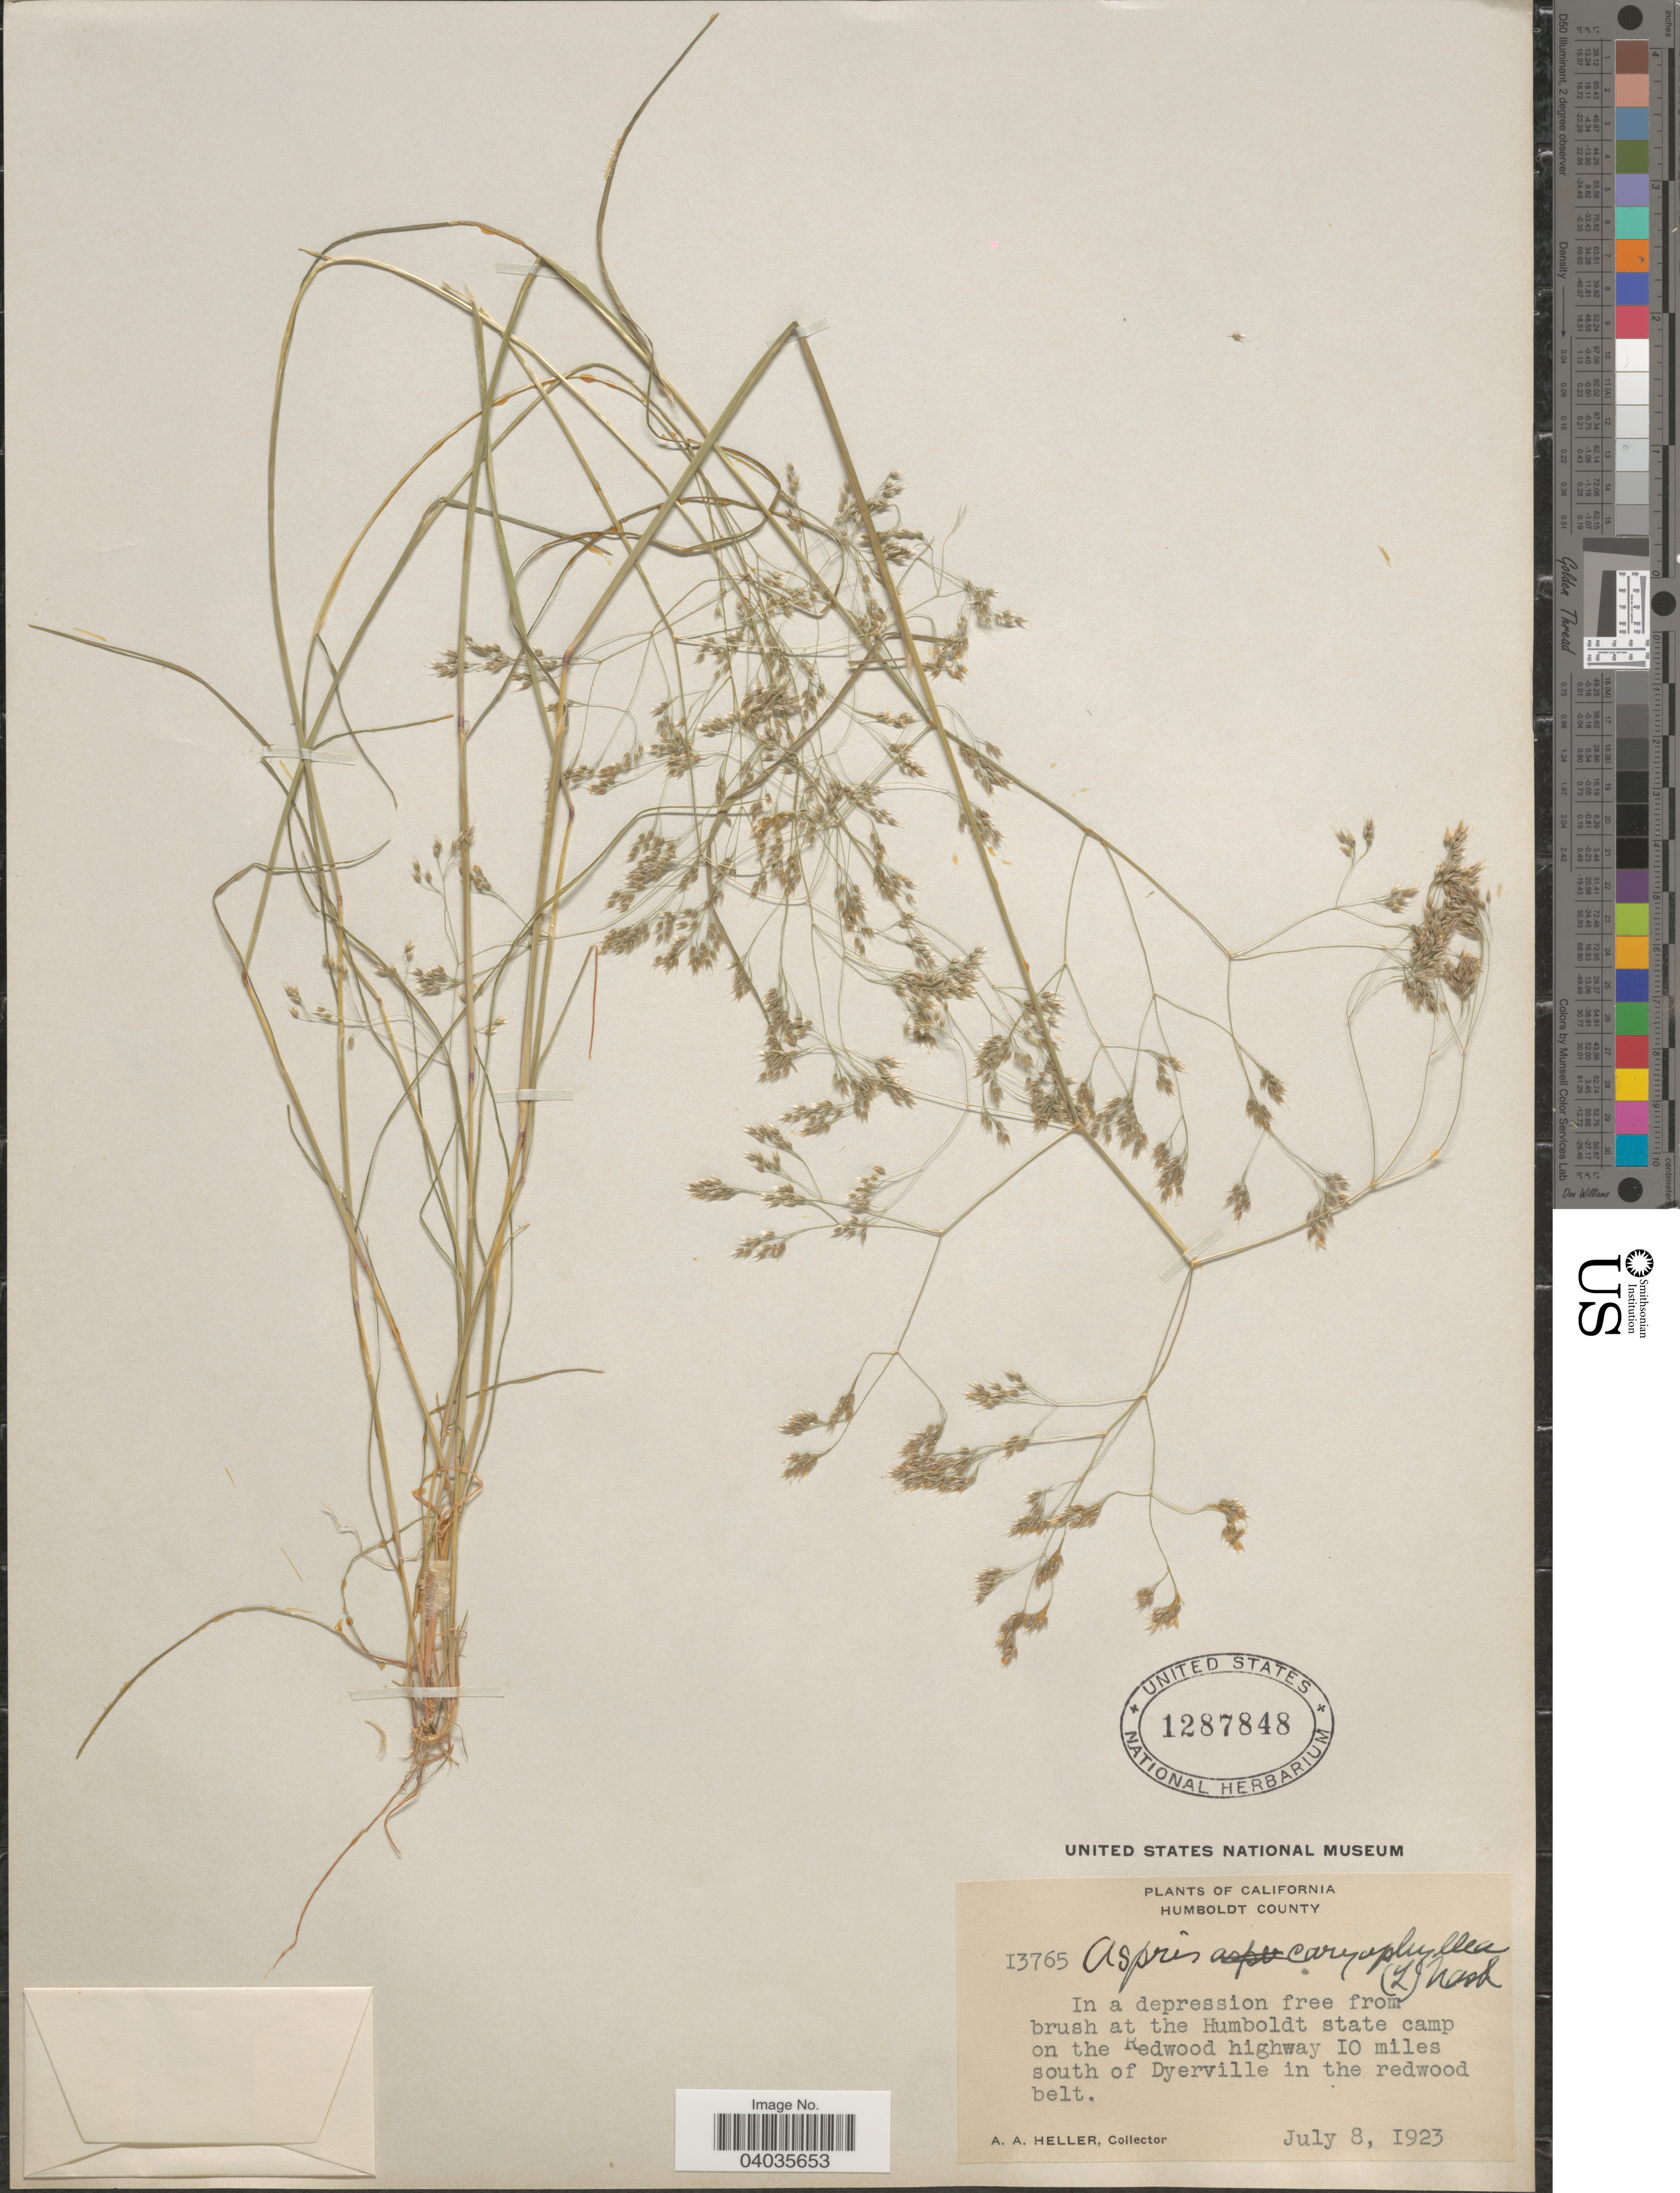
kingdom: Plantae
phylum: Tracheophyta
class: Liliopsida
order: Poales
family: Poaceae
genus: Aira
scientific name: Aira caryophyllea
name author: L.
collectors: A. A. Heller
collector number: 13765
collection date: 1923-07-08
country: United States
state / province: California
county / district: Humboldt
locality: Humboldt County. On the Redwood highway 10 miles south of Dyerville in the redwood belt.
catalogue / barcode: US 1287848